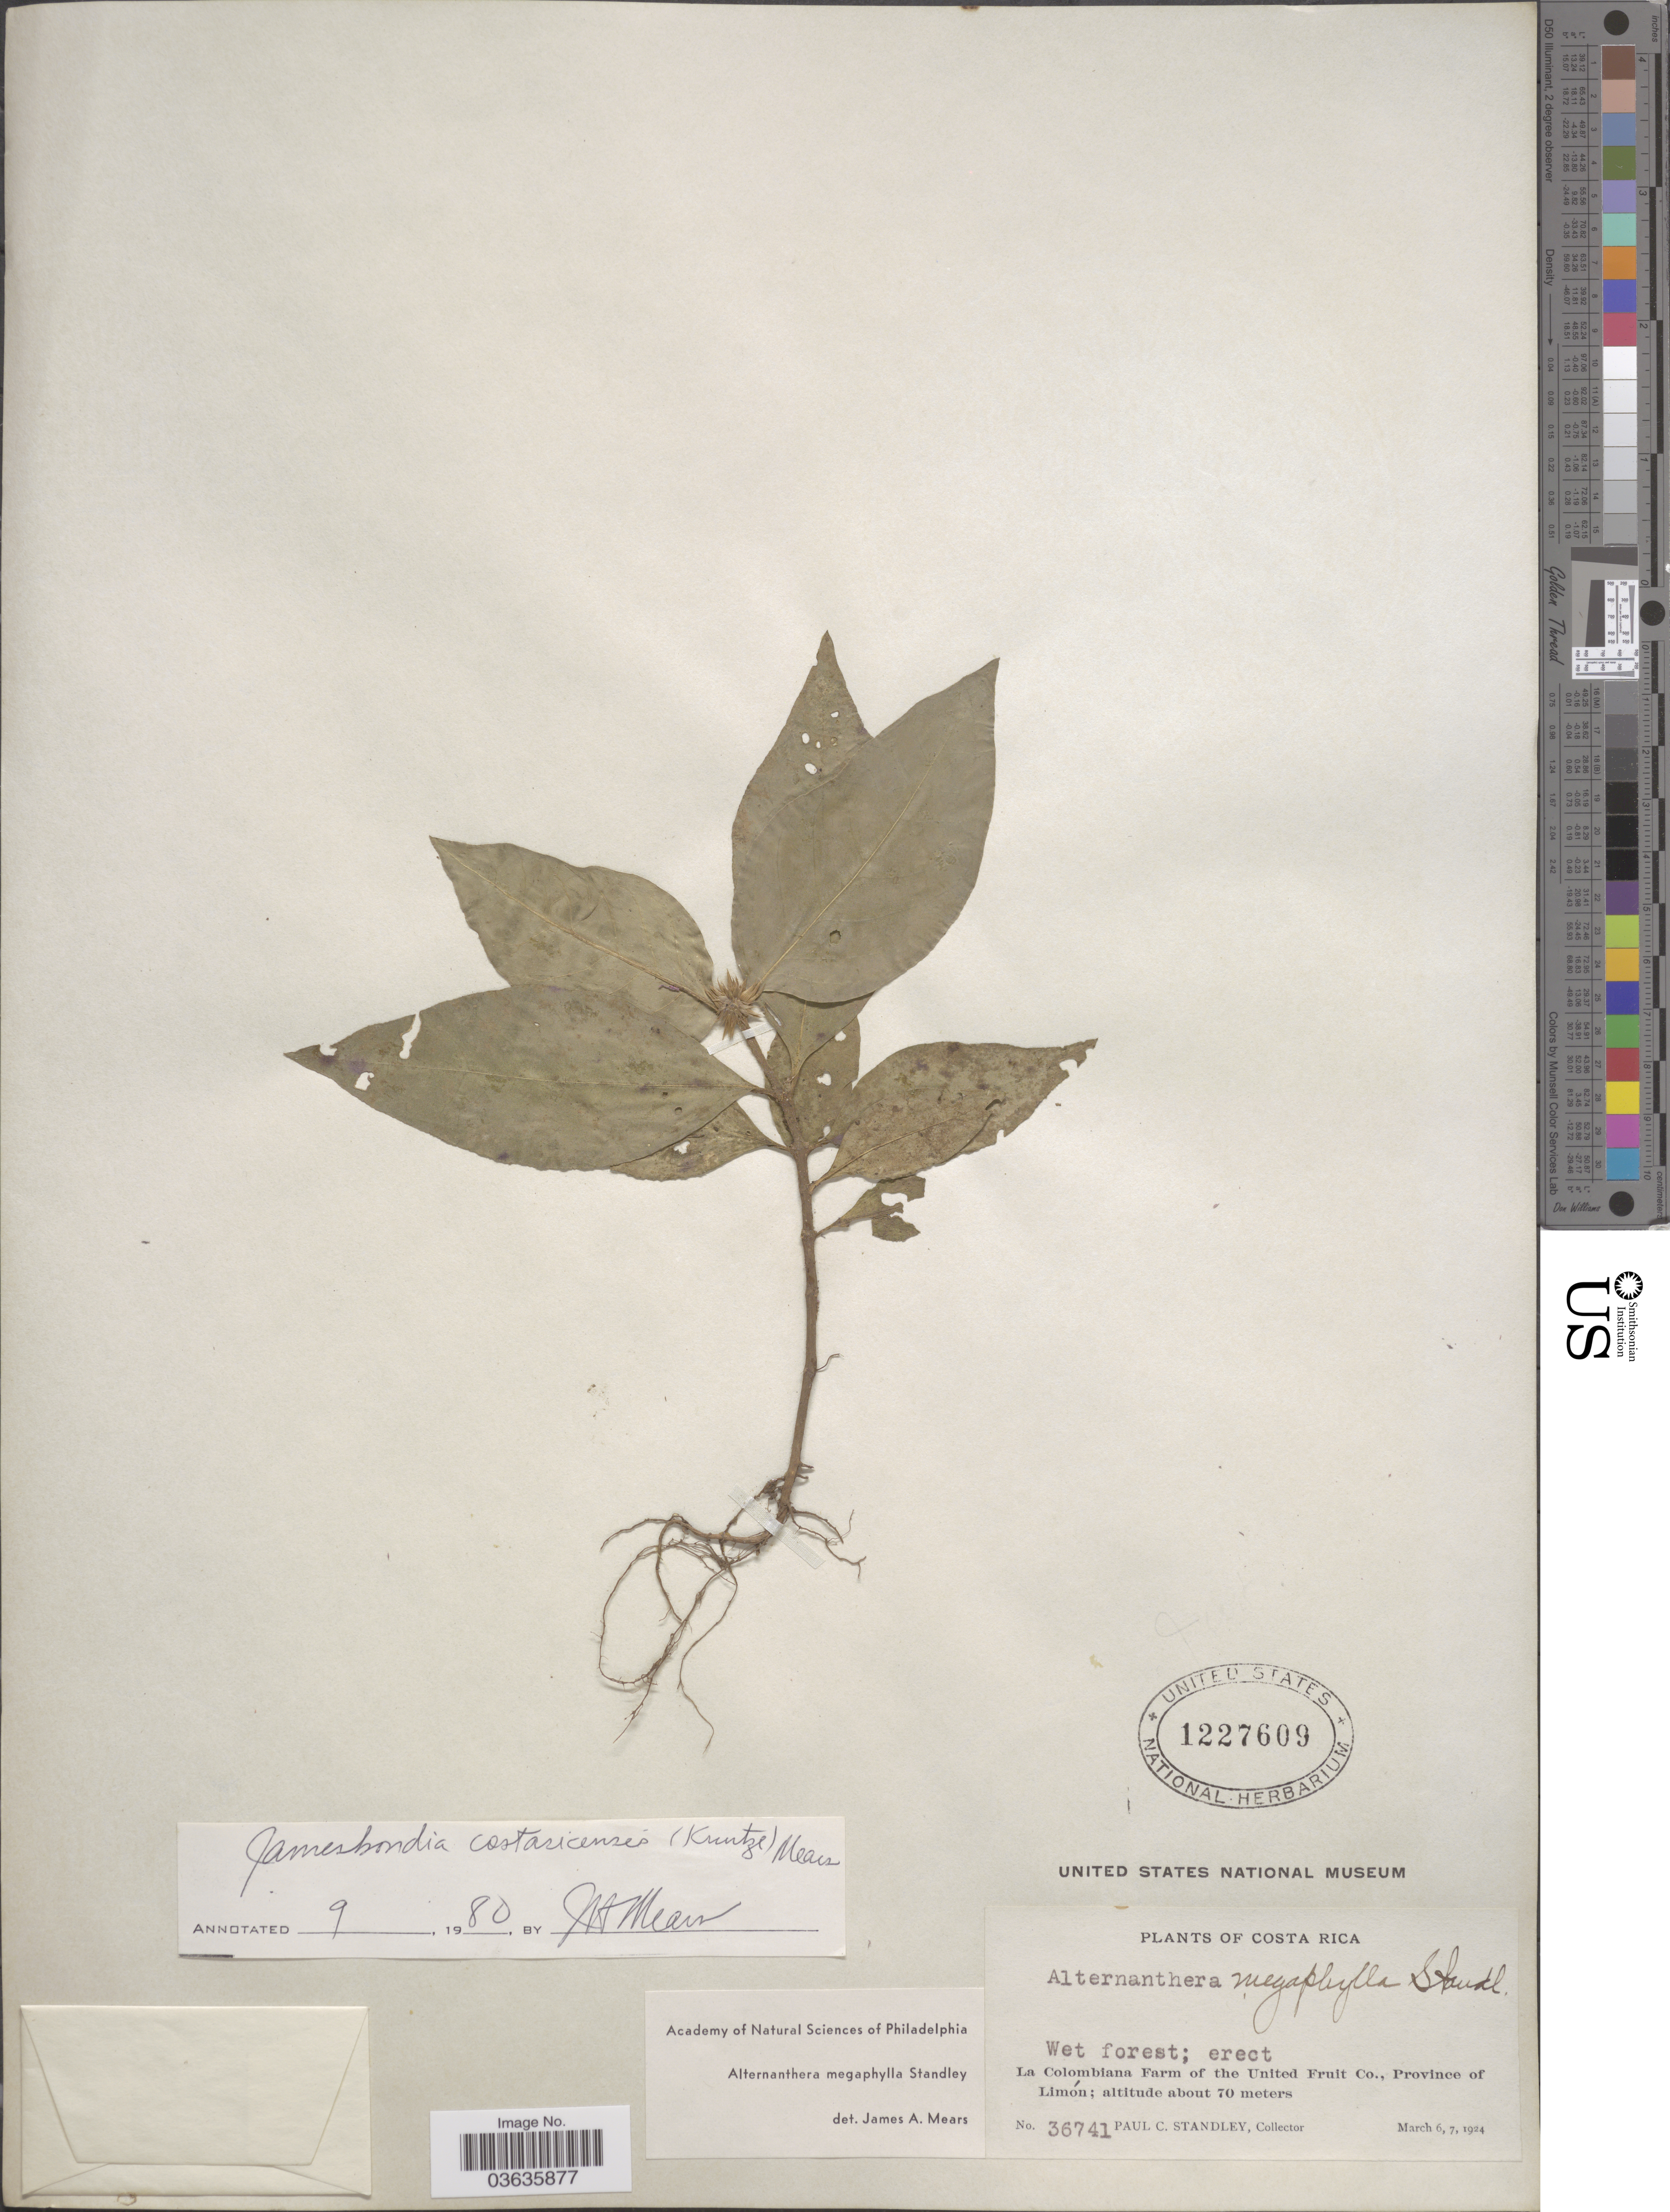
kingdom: Plantae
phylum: Tracheophyta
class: Magnoliopsida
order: Caryophyllales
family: Amaranthaceae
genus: Alternanthera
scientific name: Alternanthera megaphylla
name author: (Standl.) Standl.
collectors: P. C. Standley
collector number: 36741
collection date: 1924-03-06/1924-03-07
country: Costa Rica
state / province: Limón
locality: La Colombiana Farm of the United Fruit Co.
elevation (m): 70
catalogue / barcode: US 1227609